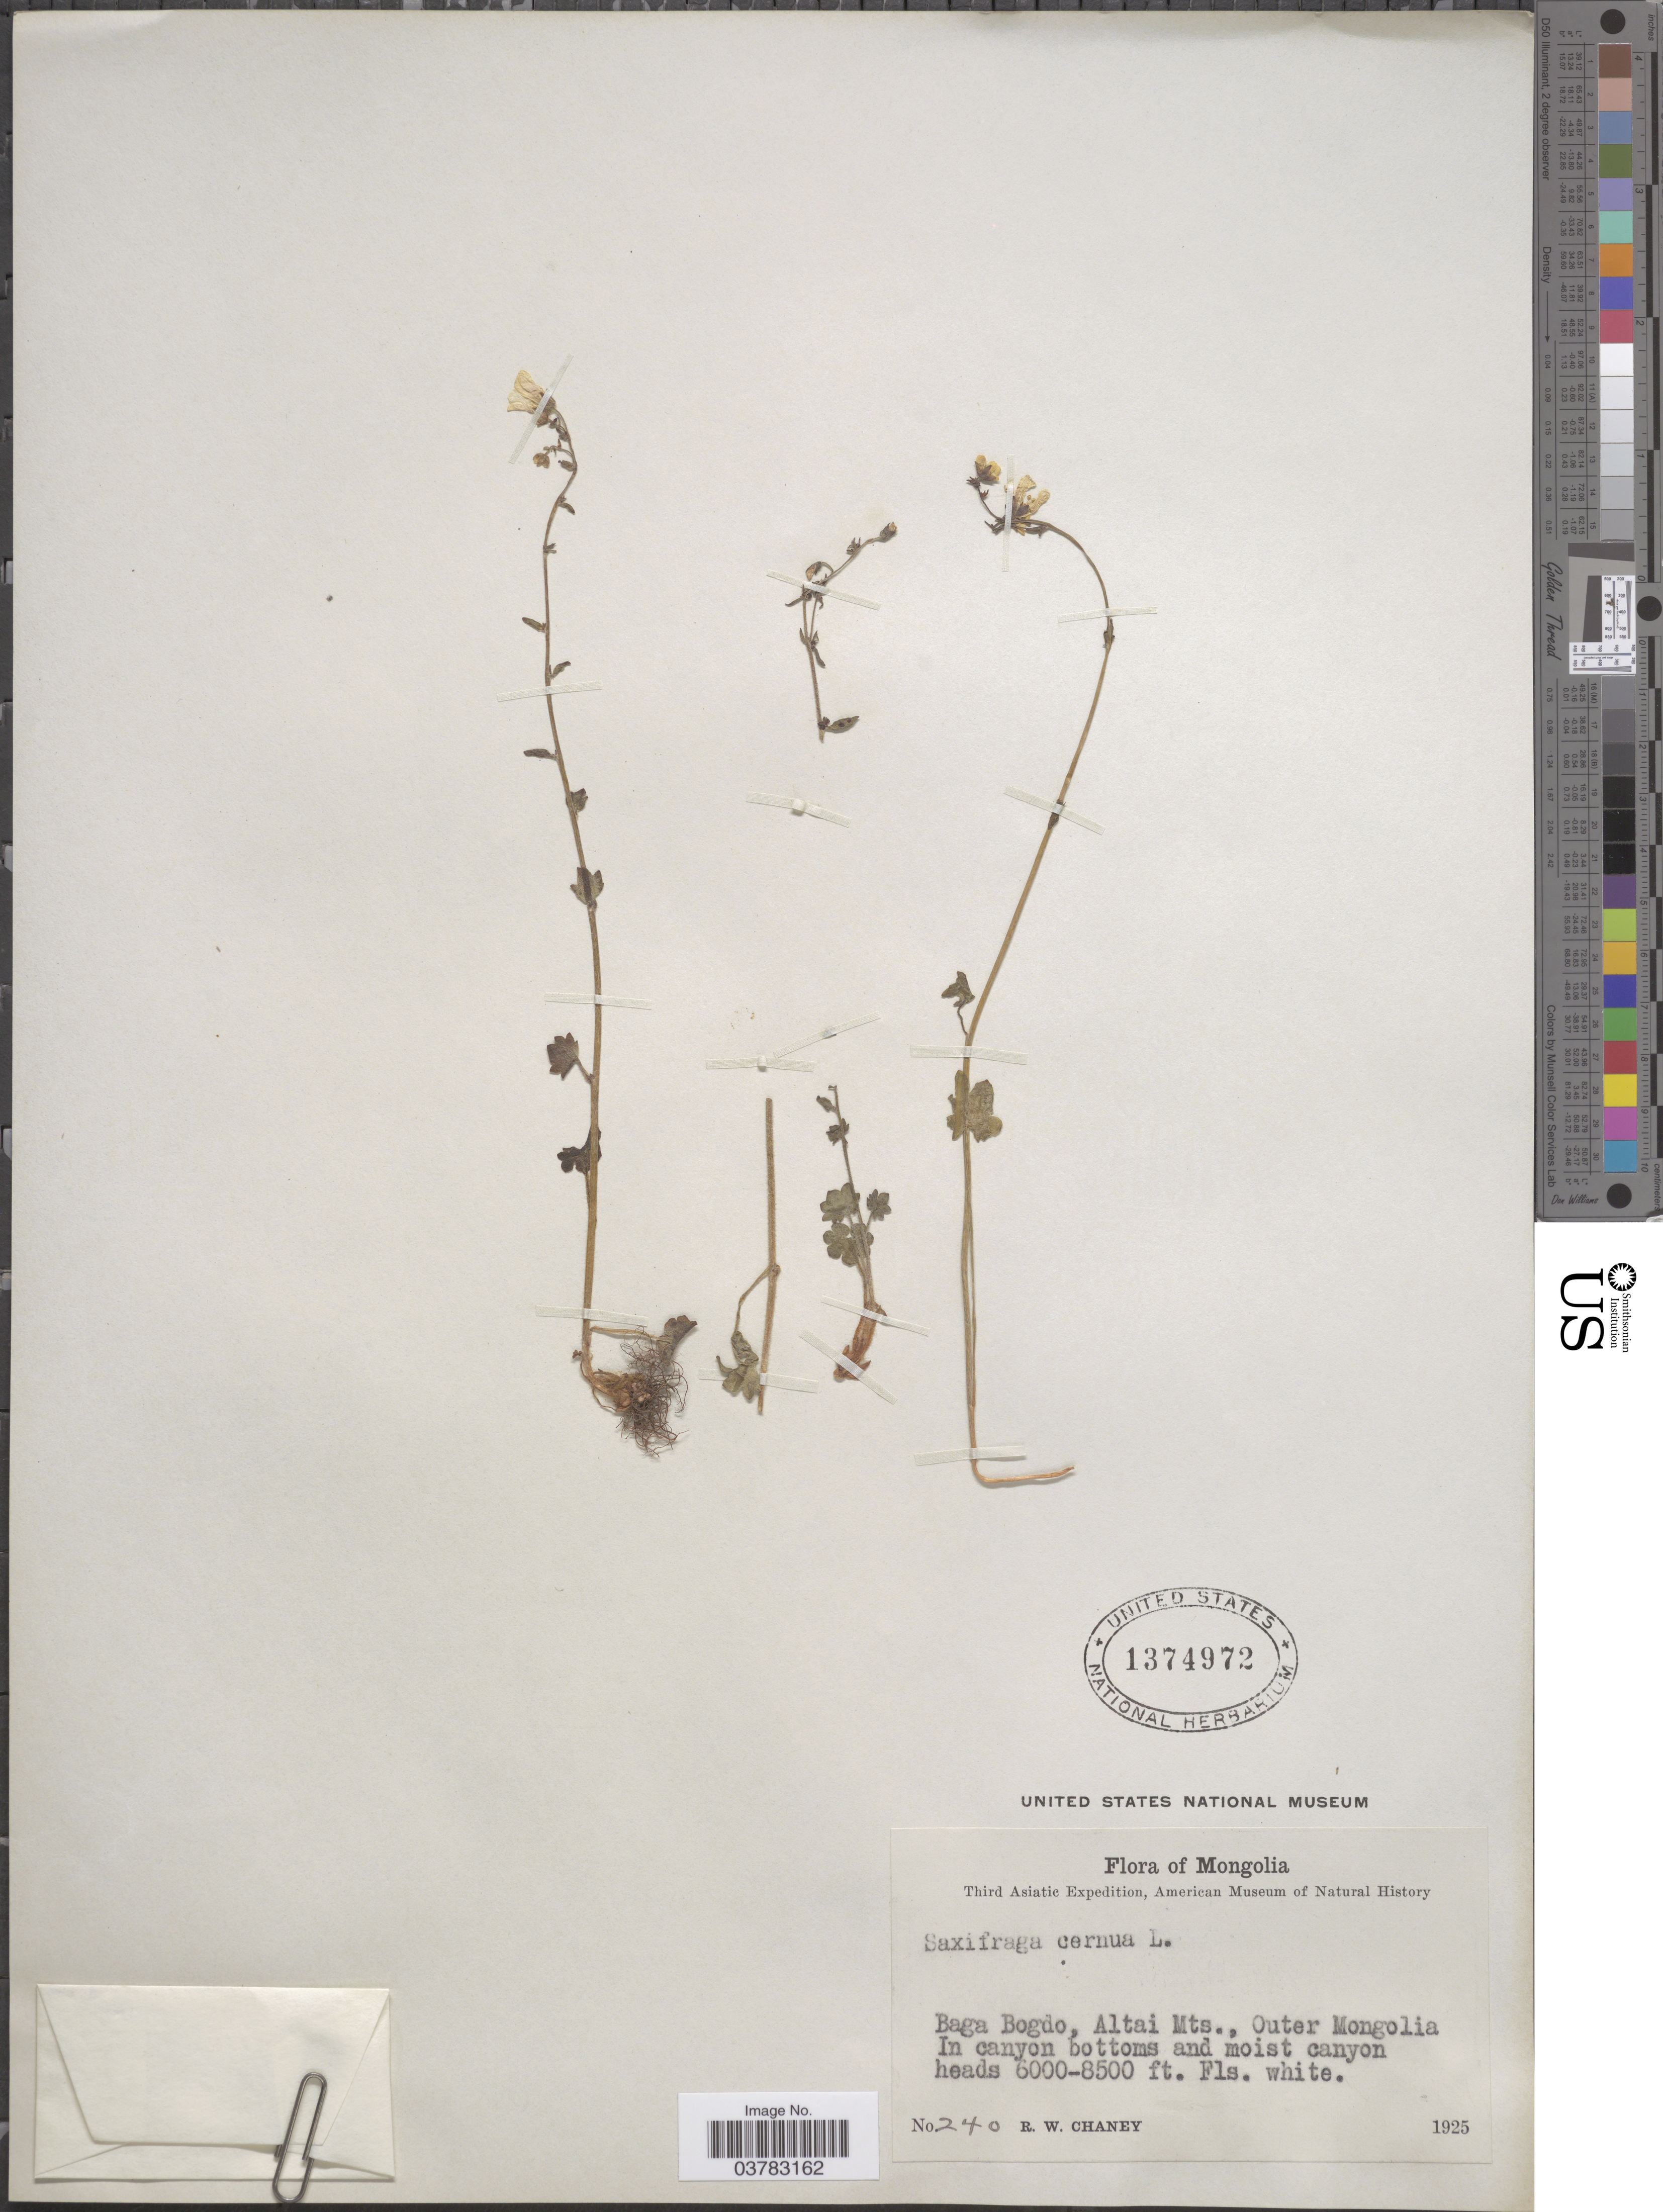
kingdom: Plantae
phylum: Tracheophyta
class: Magnoliopsida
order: Saxifragales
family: Saxifragaceae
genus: Saxifraga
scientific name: Saxifraga cernua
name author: L.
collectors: R. Chaney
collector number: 240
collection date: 1925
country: Mongolia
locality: Third Asiatic Expedition, American Museum of Natural History. Baga Bogdo, Altai Mts., Outer Mongolia.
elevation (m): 1829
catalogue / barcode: US 1374972